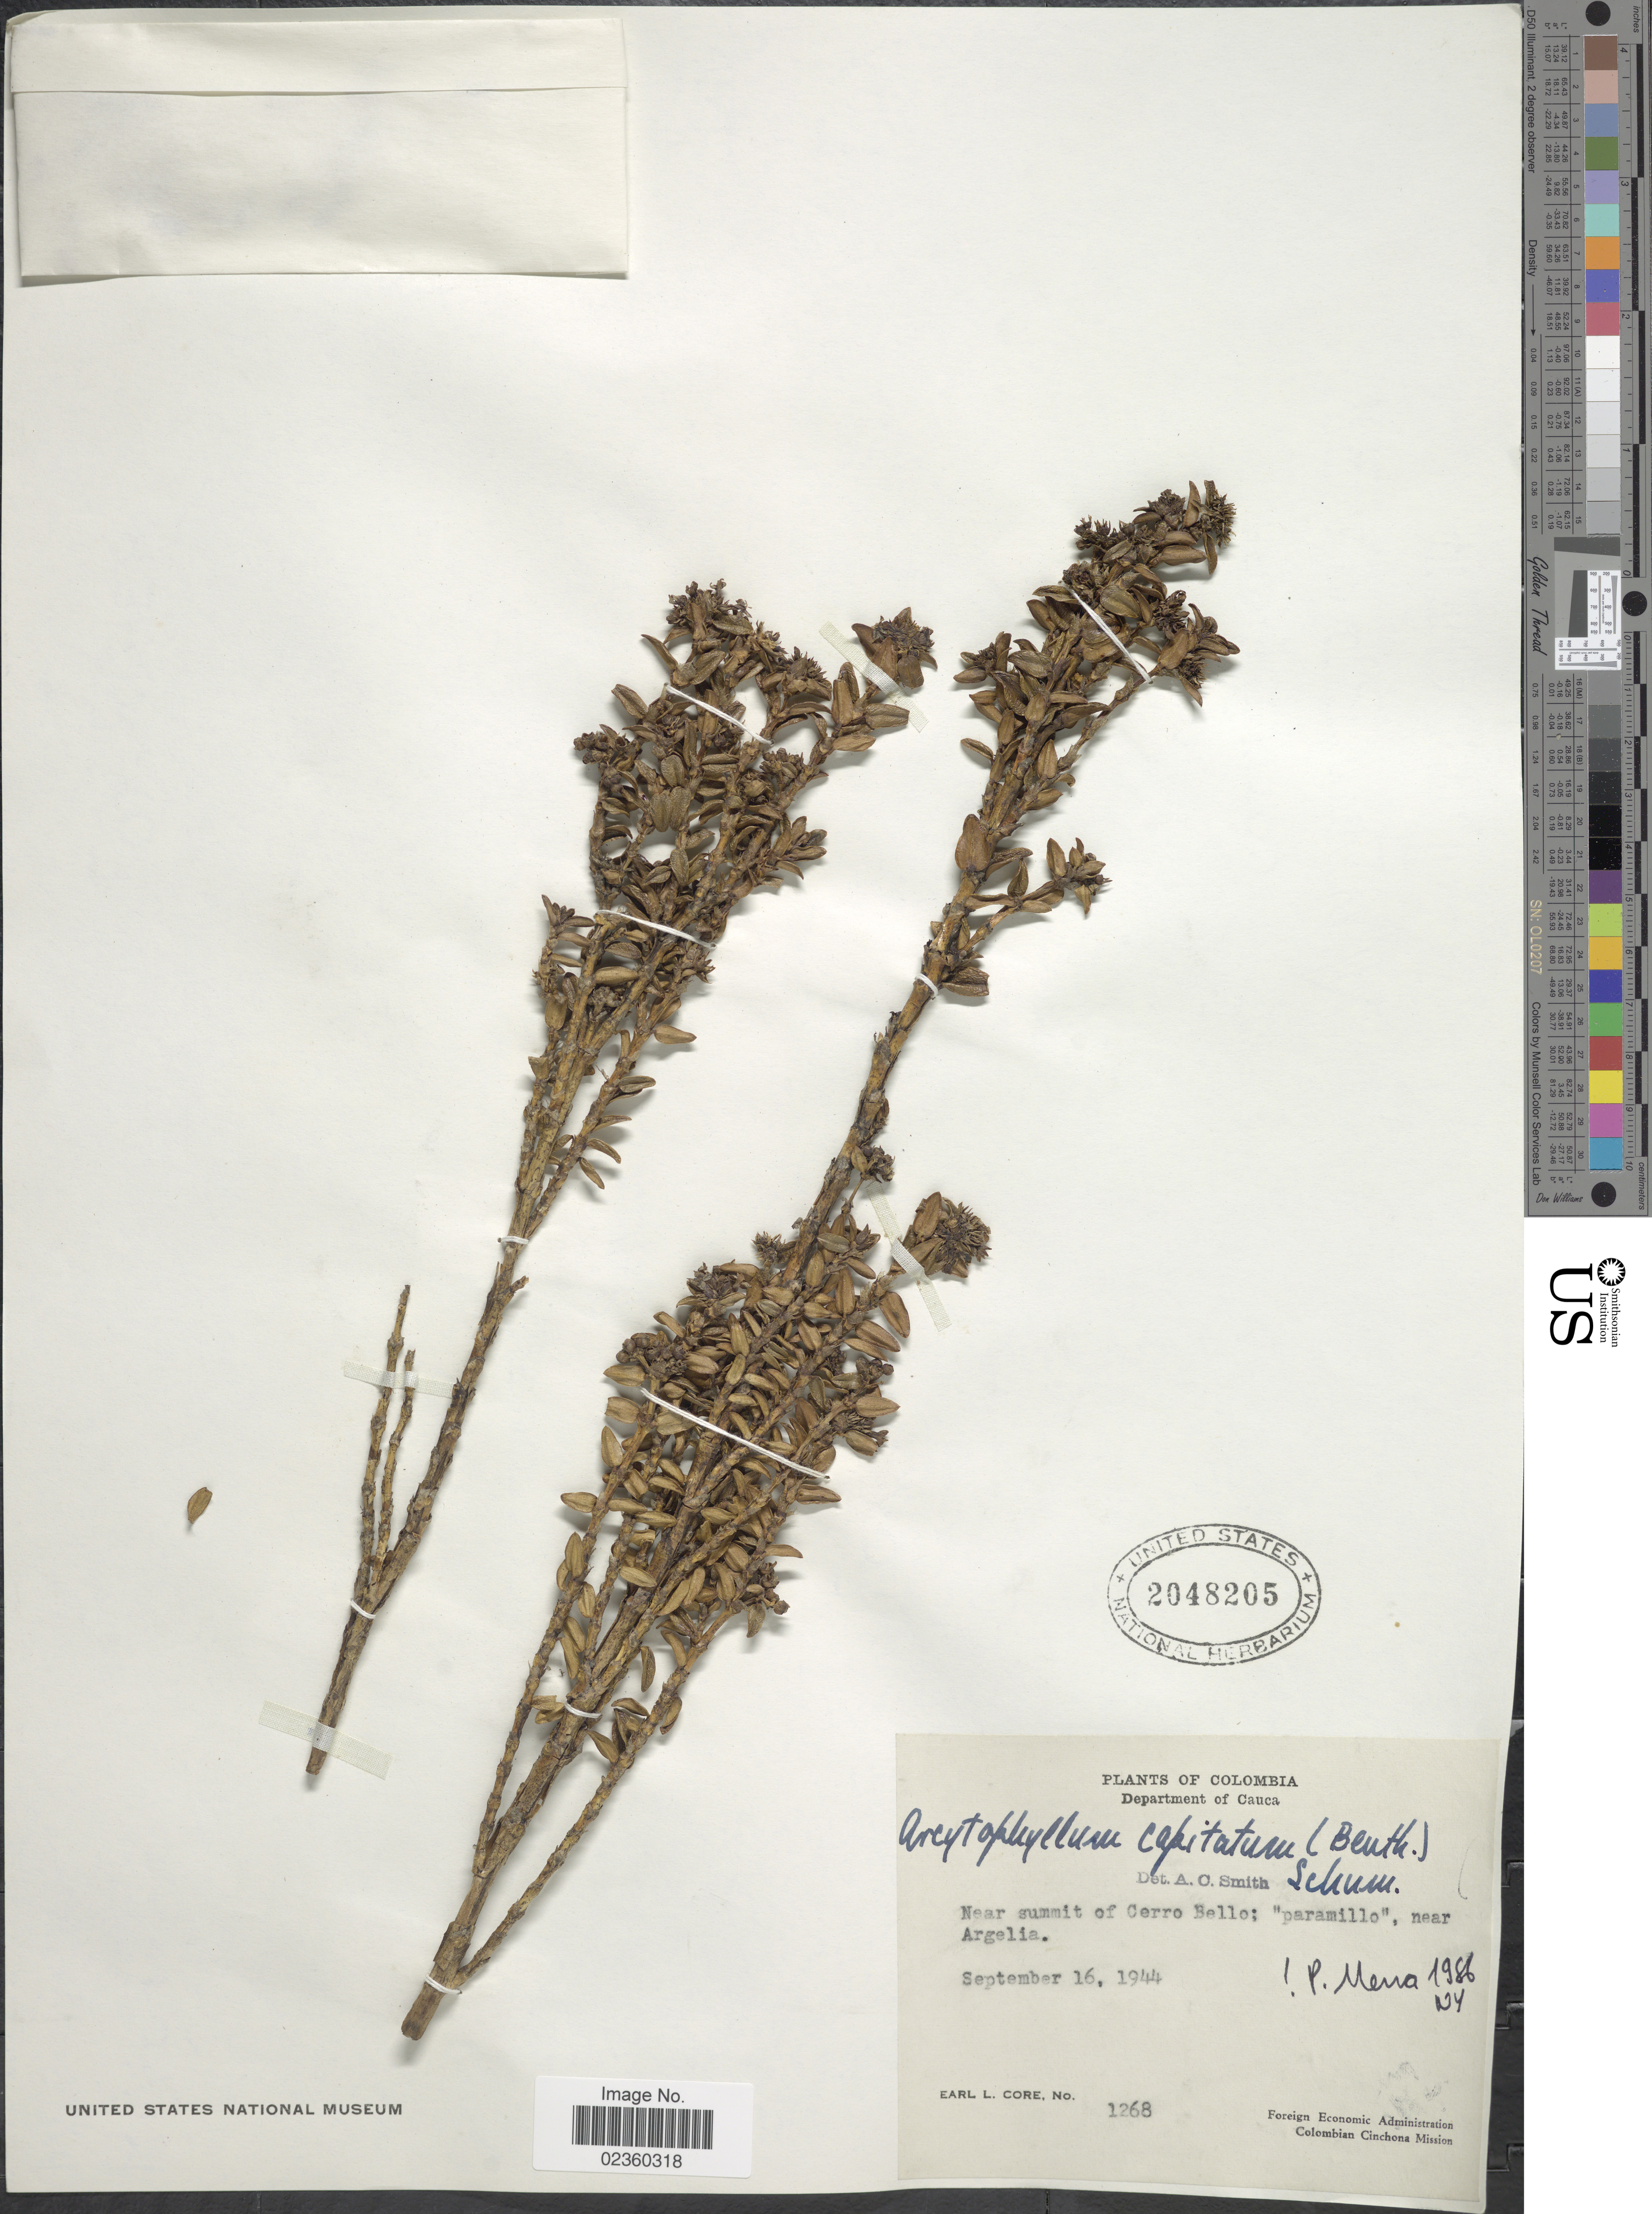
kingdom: Plantae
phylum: Tracheophyta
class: Magnoliopsida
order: Gentianales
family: Rubiaceae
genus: Arcytophyllum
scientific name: Arcytophyllum capitatum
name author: (Benth.) K. Schum.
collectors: E. L. Core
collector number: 1268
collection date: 1944-09-16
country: Colombia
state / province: Cauca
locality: Department of Cauca, Near summit of Cerro Bello; 'paramillo', near Argelia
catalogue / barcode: US 2048205